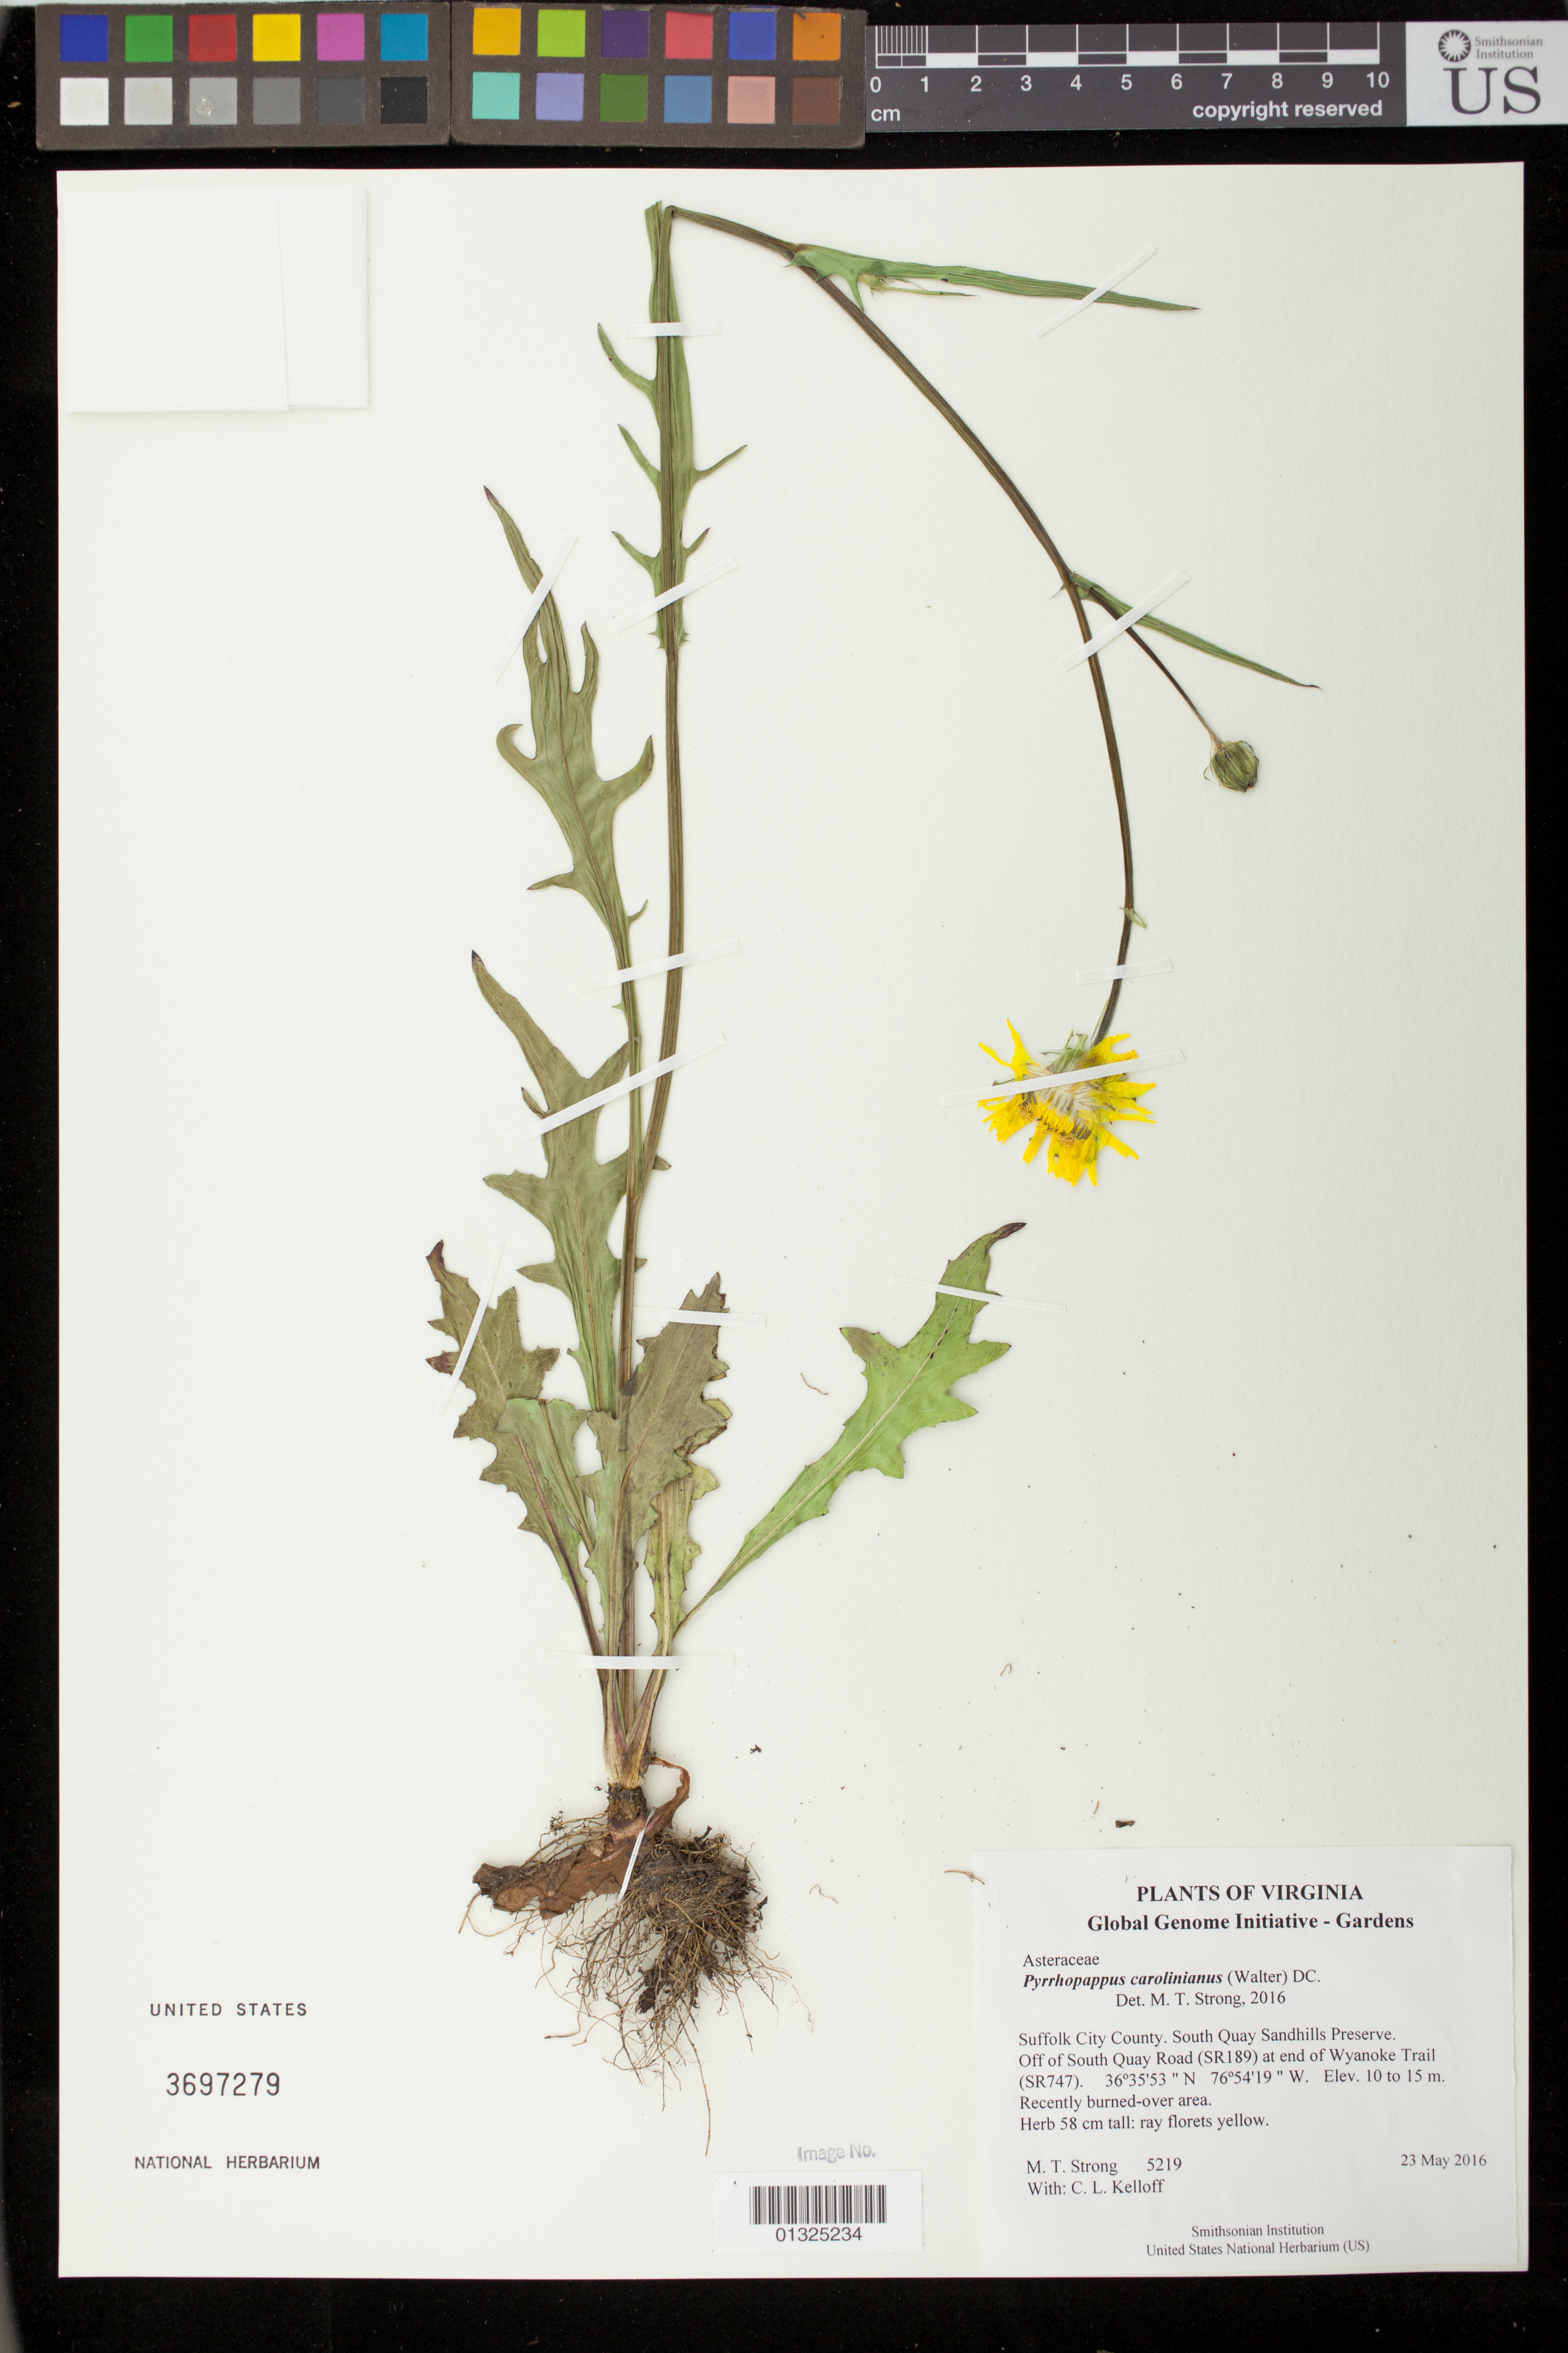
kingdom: Plantae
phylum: Tracheophyta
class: Magnoliopsida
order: Asterales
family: Asteraceae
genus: Pyrrhopappus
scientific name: Pyrrhopappus carolinianus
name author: (Walter) DC.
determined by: Strong, Mark T., (BOT), Smithsonian Institution - National Museum of Natural History (UNITED STATES)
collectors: M. T. Strong & C. L. Kelloff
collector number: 5219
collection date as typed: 23 May 2016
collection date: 2016-05-23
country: United States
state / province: Virginia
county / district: Southampton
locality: South Quay Sandhills Preserve. Off of South Quay Road (SR189) at end of Wyanoke Trail (SR747).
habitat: Recently burned over area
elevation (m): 10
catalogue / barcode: US 3697279